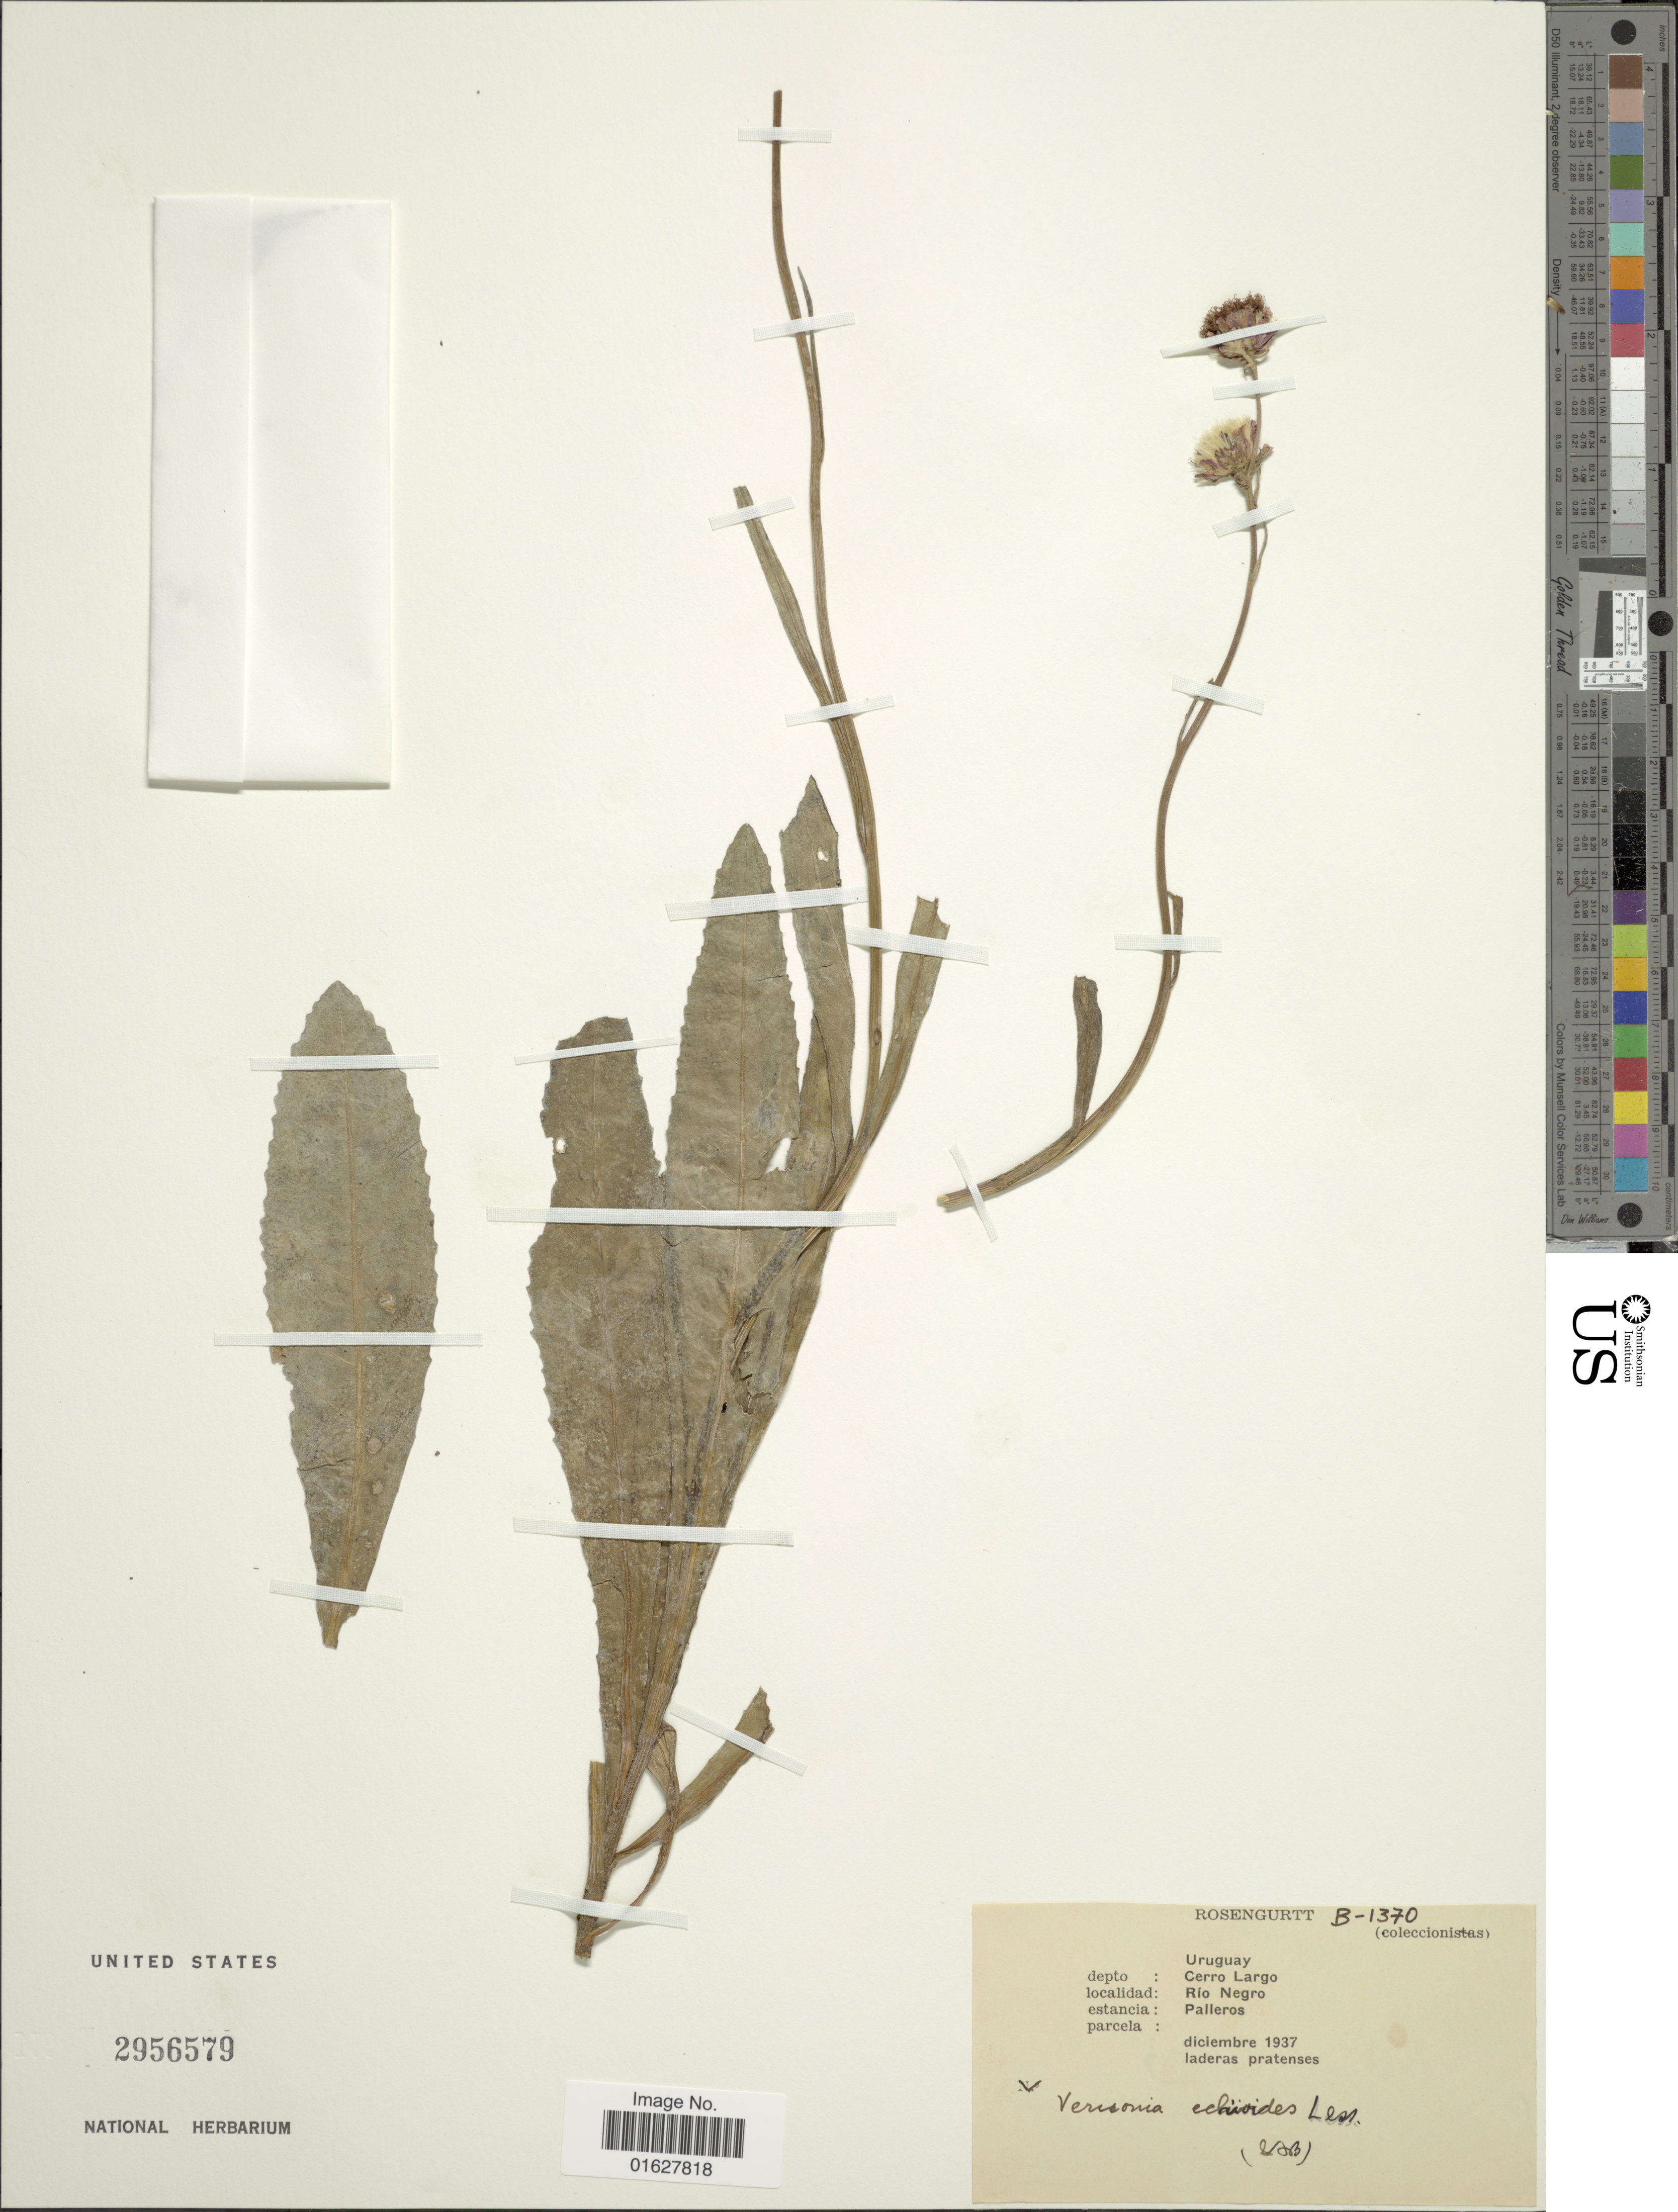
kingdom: Plantae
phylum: Tracheophyta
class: Magnoliopsida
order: Asterales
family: Asteraceae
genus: Vernonia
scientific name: Vernonia echioides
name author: Less.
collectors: Rosengurtt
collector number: B-1370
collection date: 1937-12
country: Uruguay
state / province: Rio Negro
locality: Uruguay. Depto; Cerro largo. Rio Negro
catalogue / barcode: US 2956579